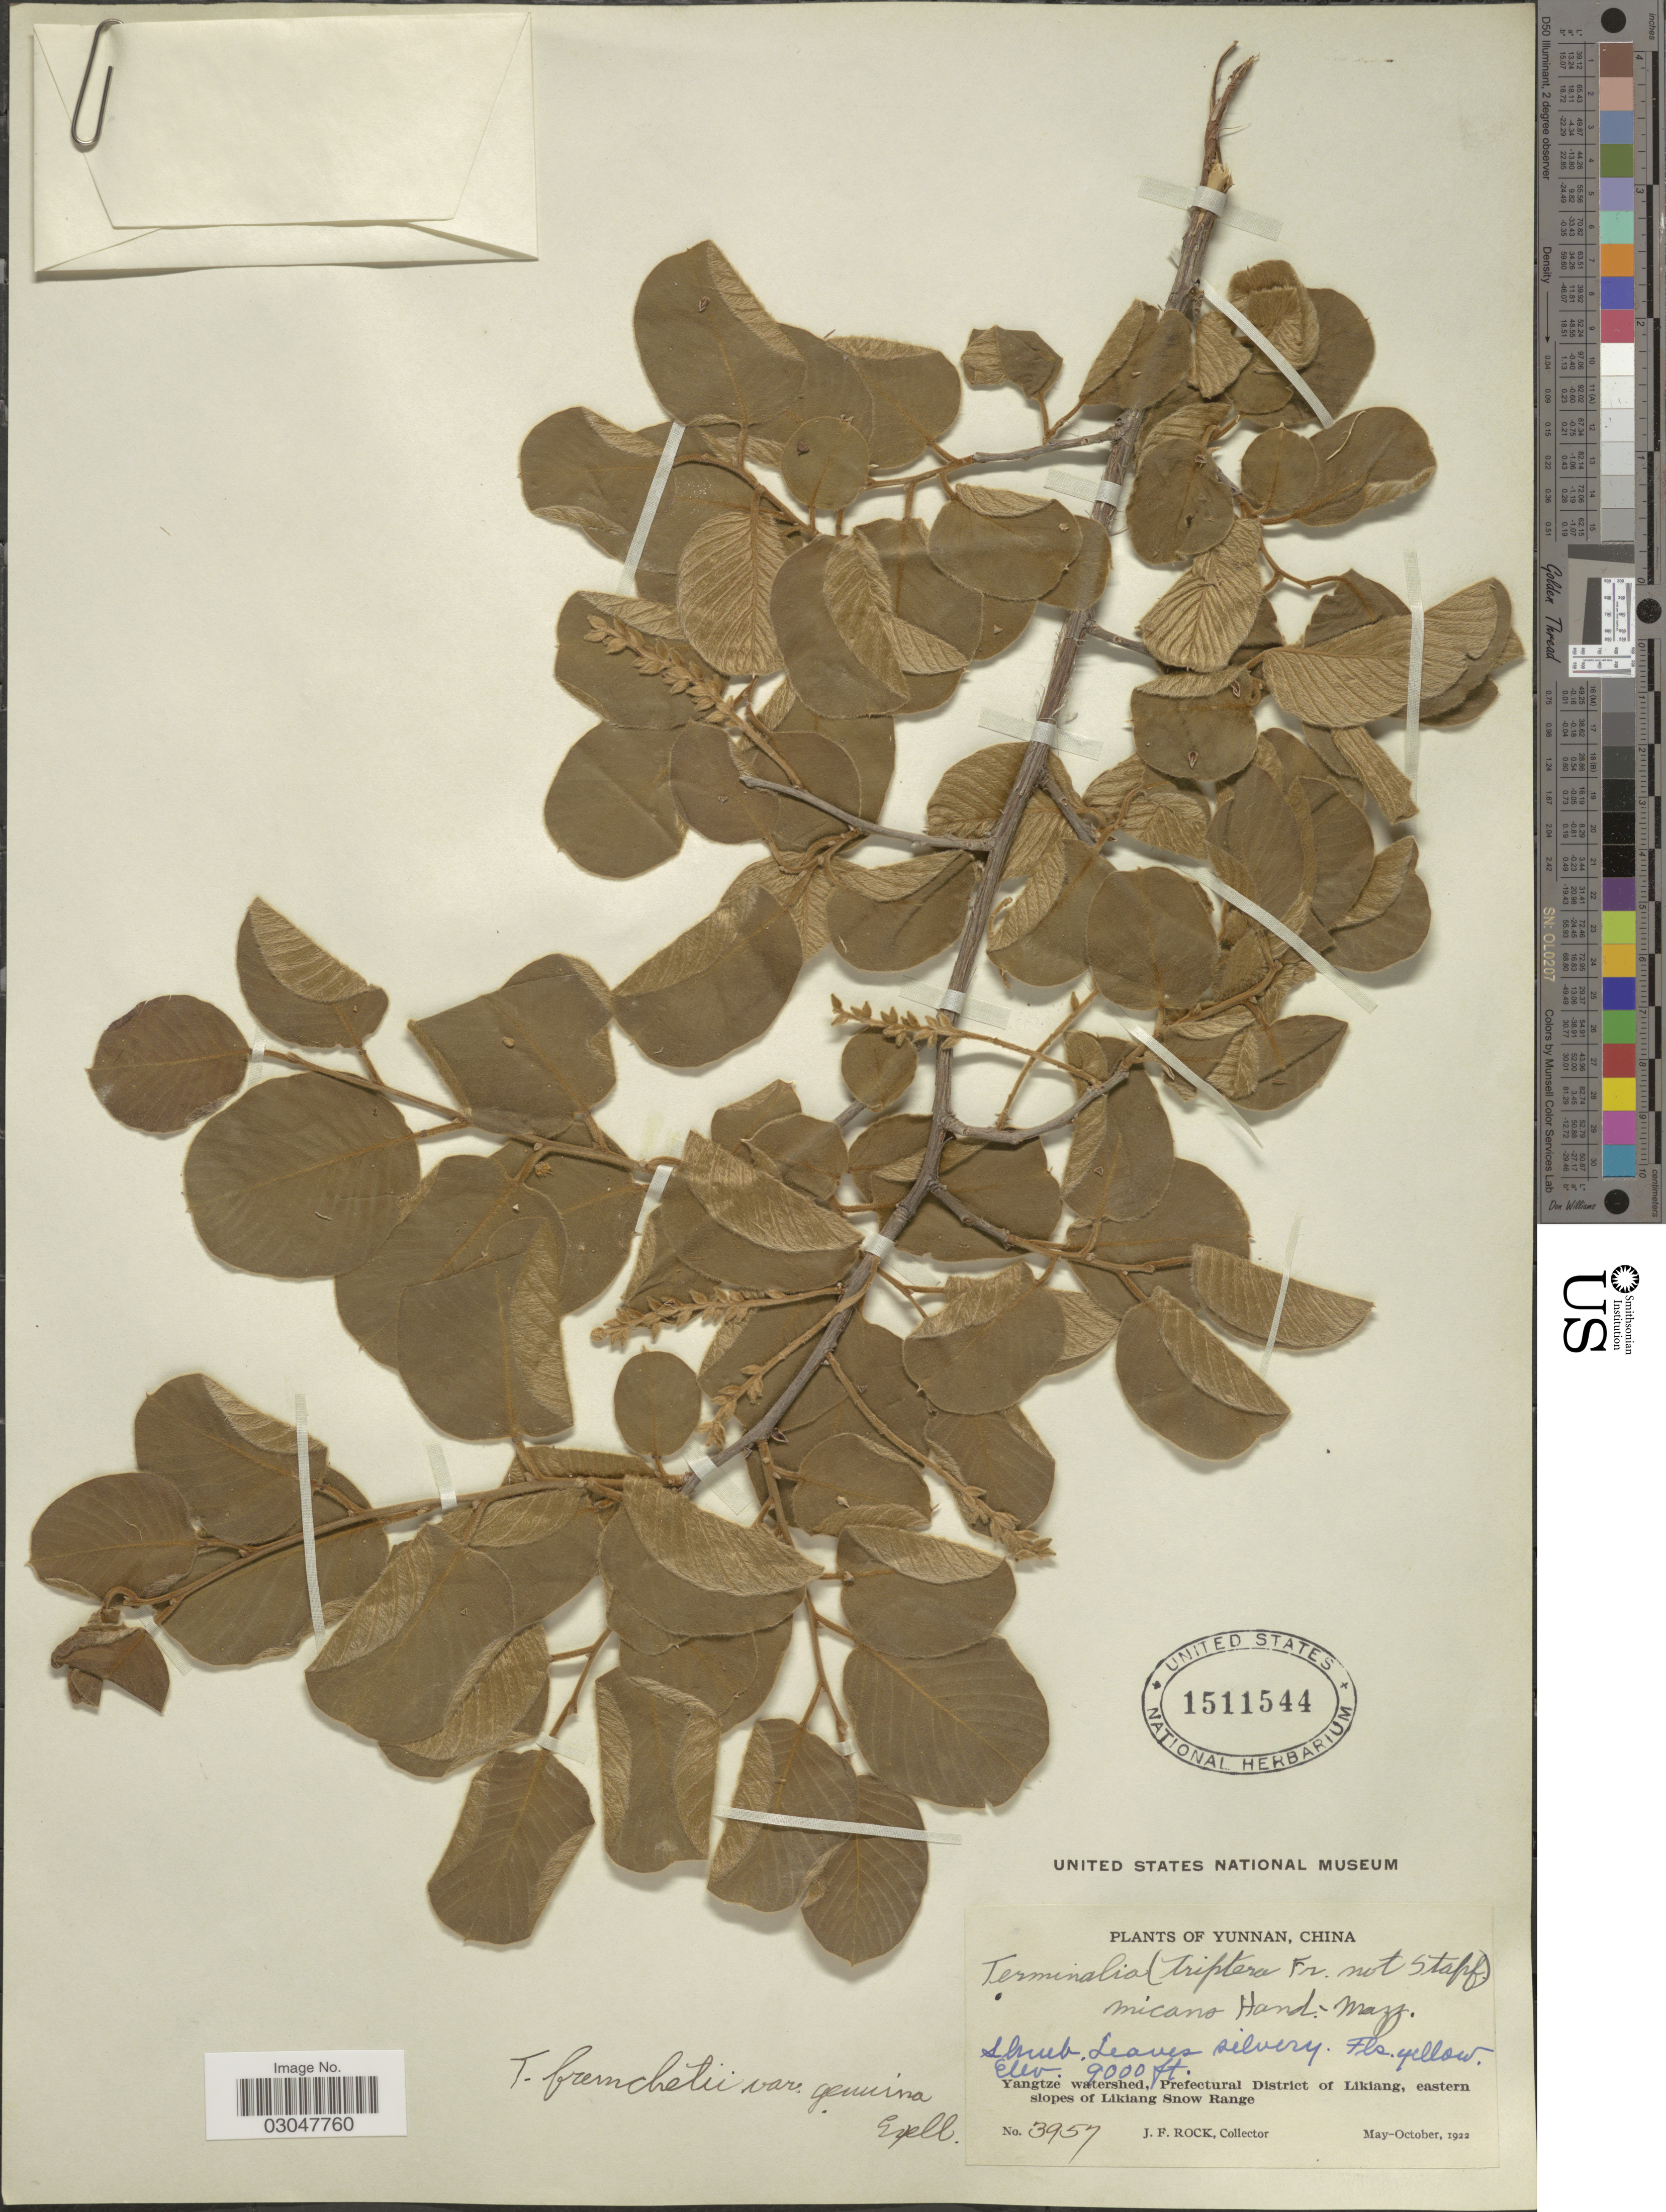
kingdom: Plantae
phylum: Tracheophyta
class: Magnoliopsida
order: Myrtales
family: Combretaceae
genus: Terminalia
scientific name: Terminalia franchetii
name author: Gagnep.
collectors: J. Rock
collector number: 3957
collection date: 1922-05/1922-10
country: China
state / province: Yunnan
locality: Yangtze watershed, Prefectural District of Likiang, eastern slopes of Likiang Snow Range.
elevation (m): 2743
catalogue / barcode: US 1511544